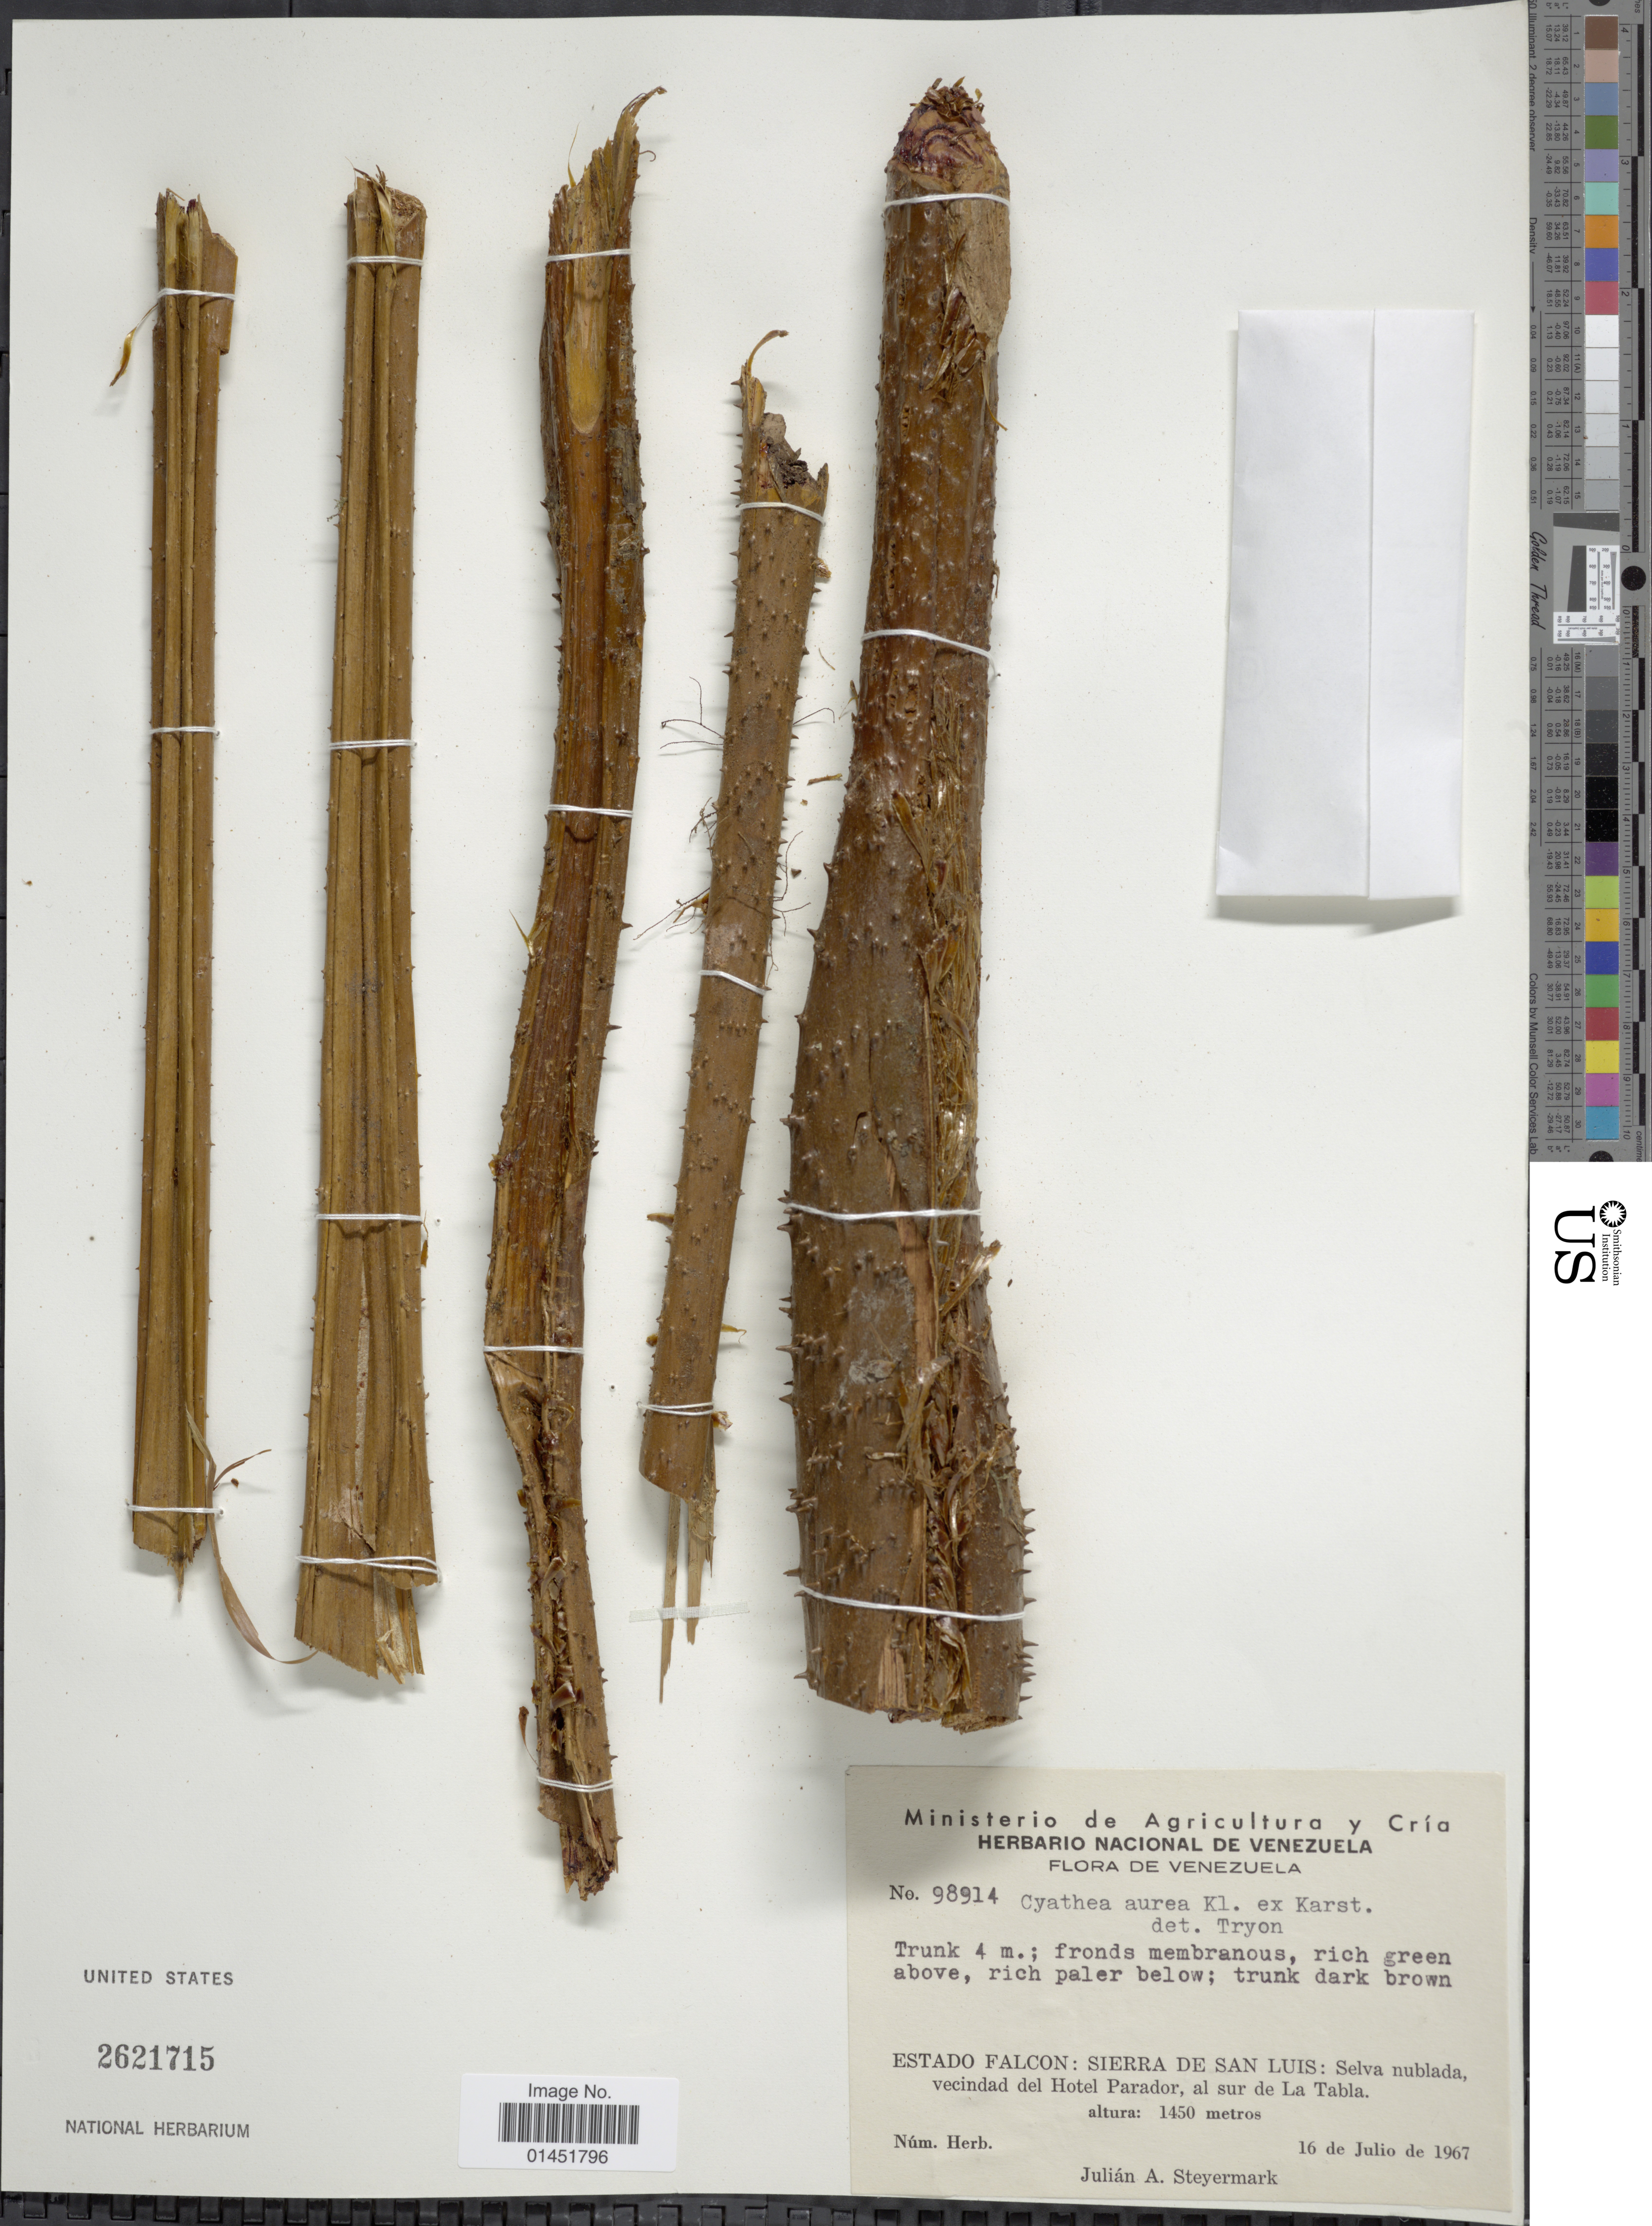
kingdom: Plantae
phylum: Tracheophyta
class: Polypodiopsida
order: Cyatheales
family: Cyatheaceae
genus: Cyathea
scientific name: Cyathea fulva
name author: (M. Martens & Galeotti) Fée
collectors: J. Steyermark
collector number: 98914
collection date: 1967-07-16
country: Venezuela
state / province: Falcón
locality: Sierra de San Luis: Selva nublada, vecindad del Hotel Parador, al sur de La Tabla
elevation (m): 1450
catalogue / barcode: US 2621715